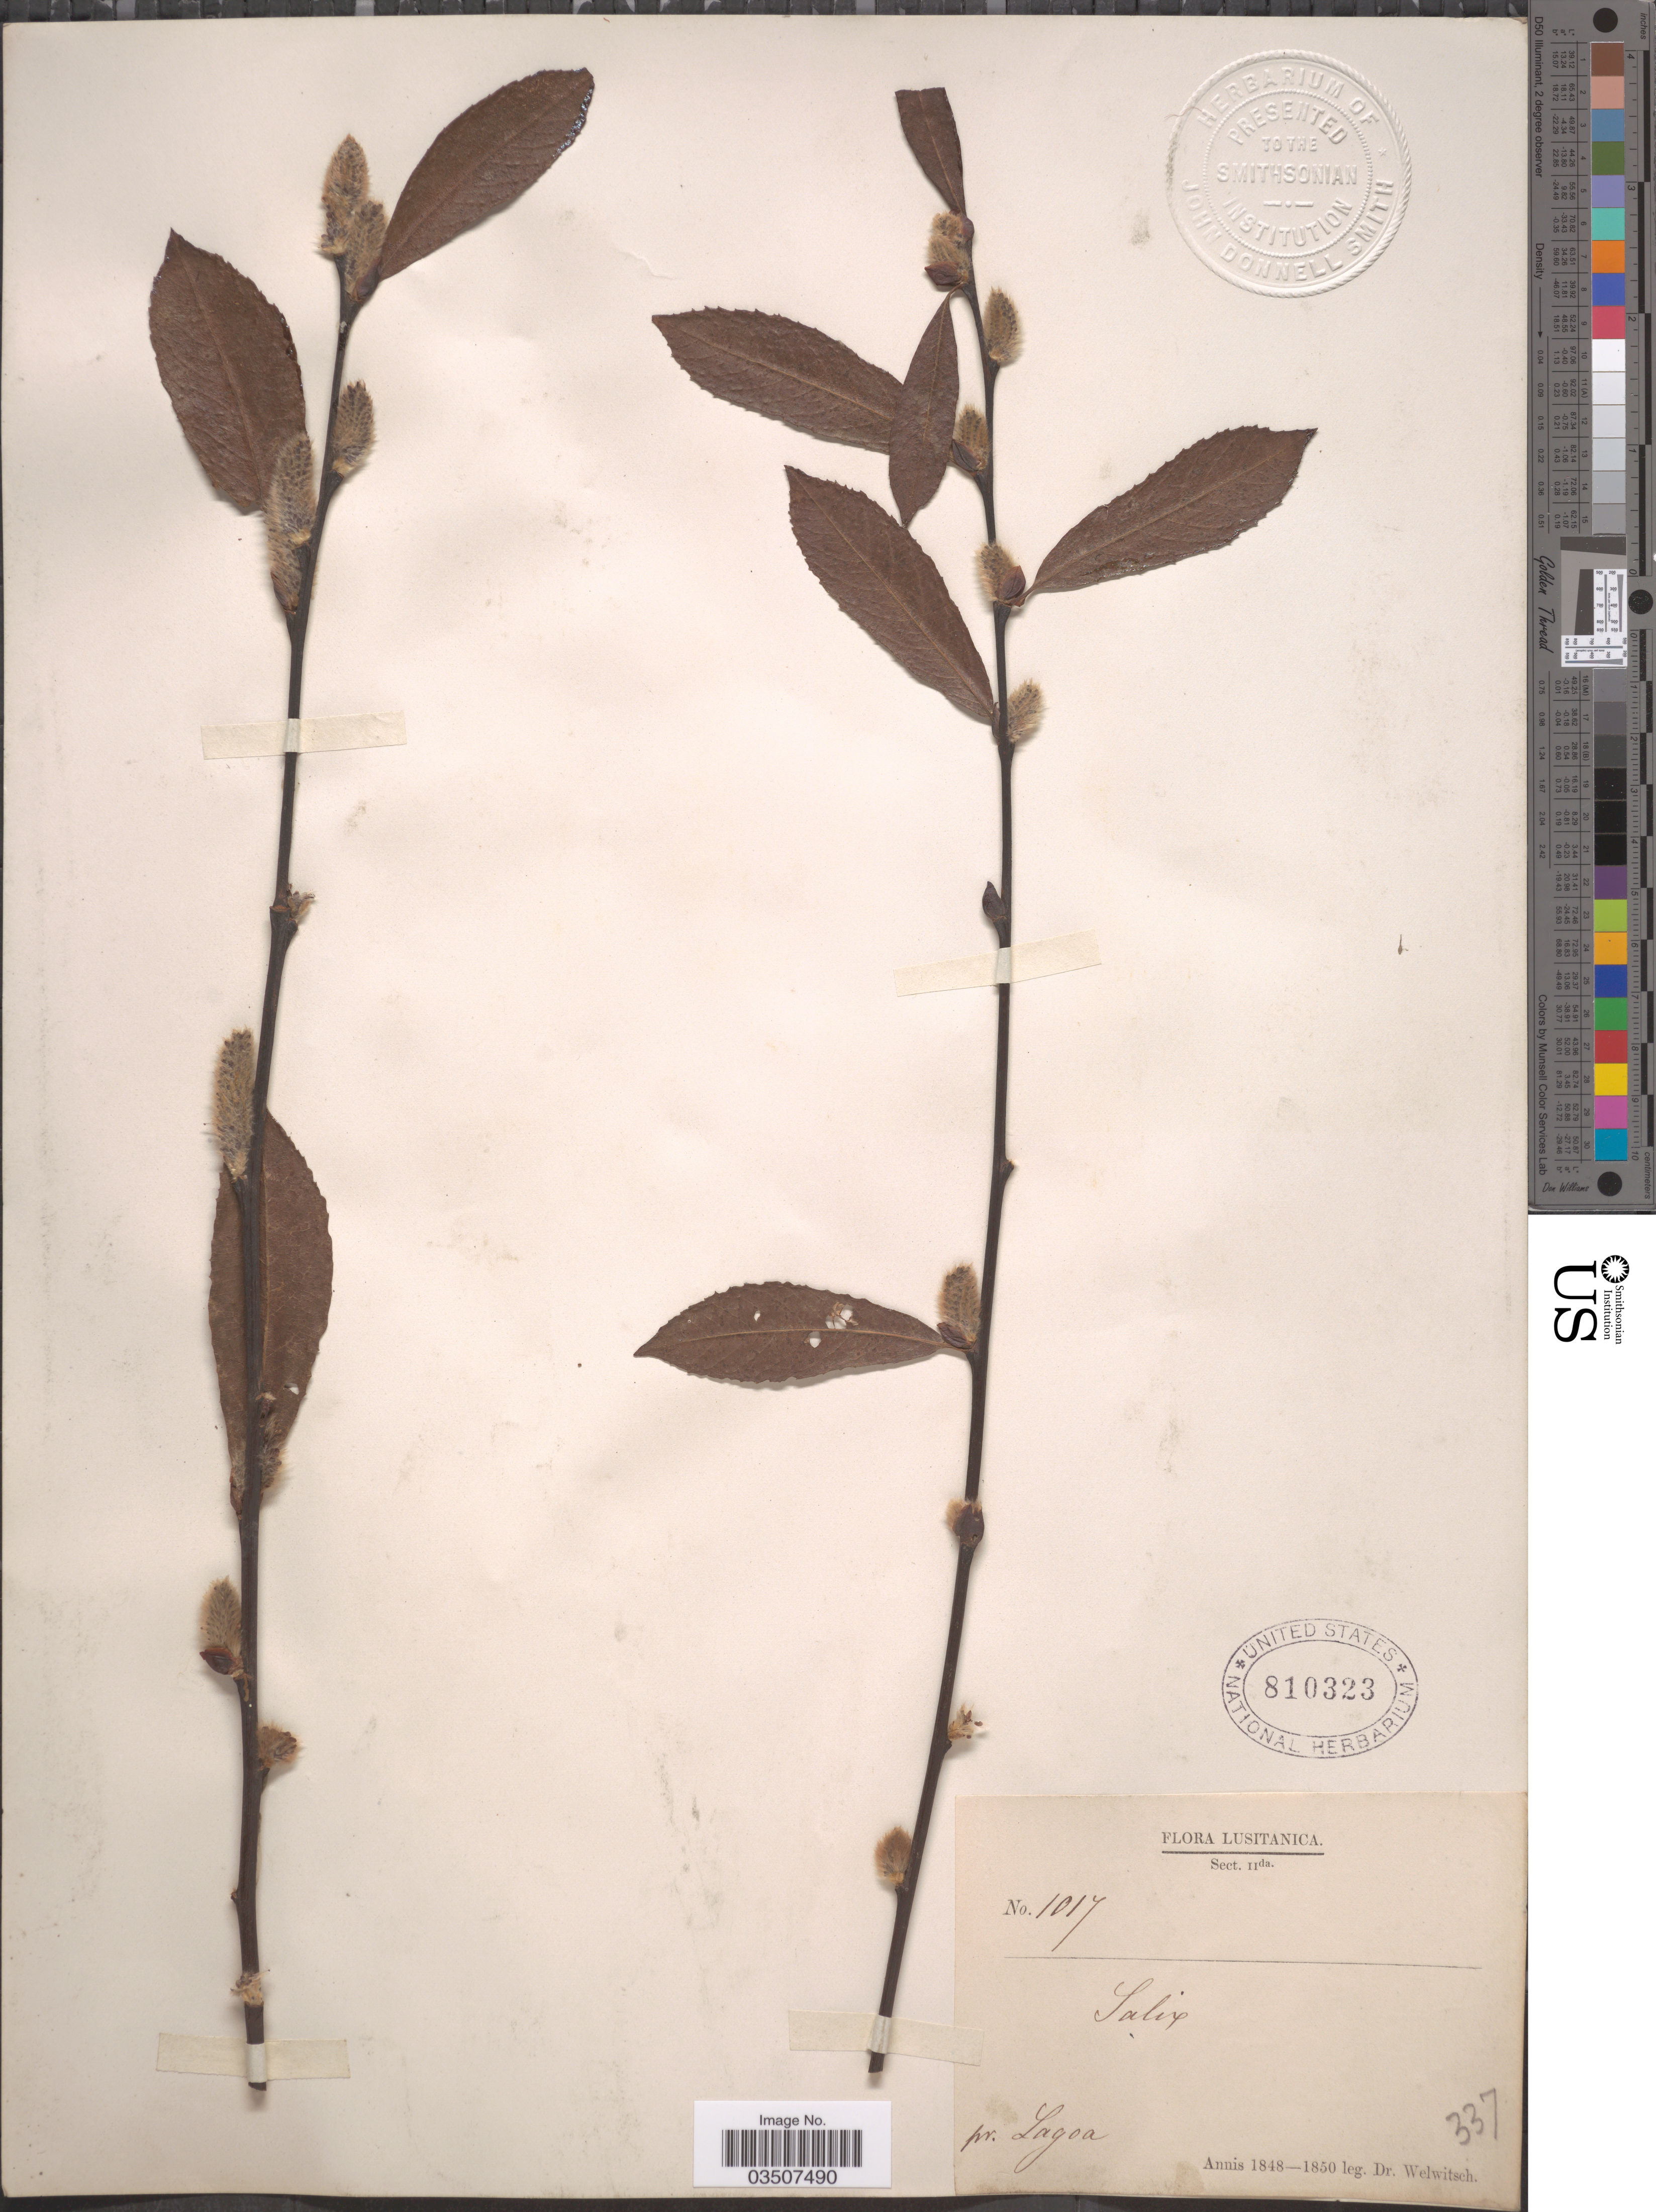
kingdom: Plantae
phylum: Tracheophyta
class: Magnoliopsida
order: Malpighiales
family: Salicaceae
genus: Salix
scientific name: Salix cordata x S. sericea Marshall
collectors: -. Welwitsch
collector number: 1017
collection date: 1848/1850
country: Portugal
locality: Lusitanica. Pr. Lagoa.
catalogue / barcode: US 810323